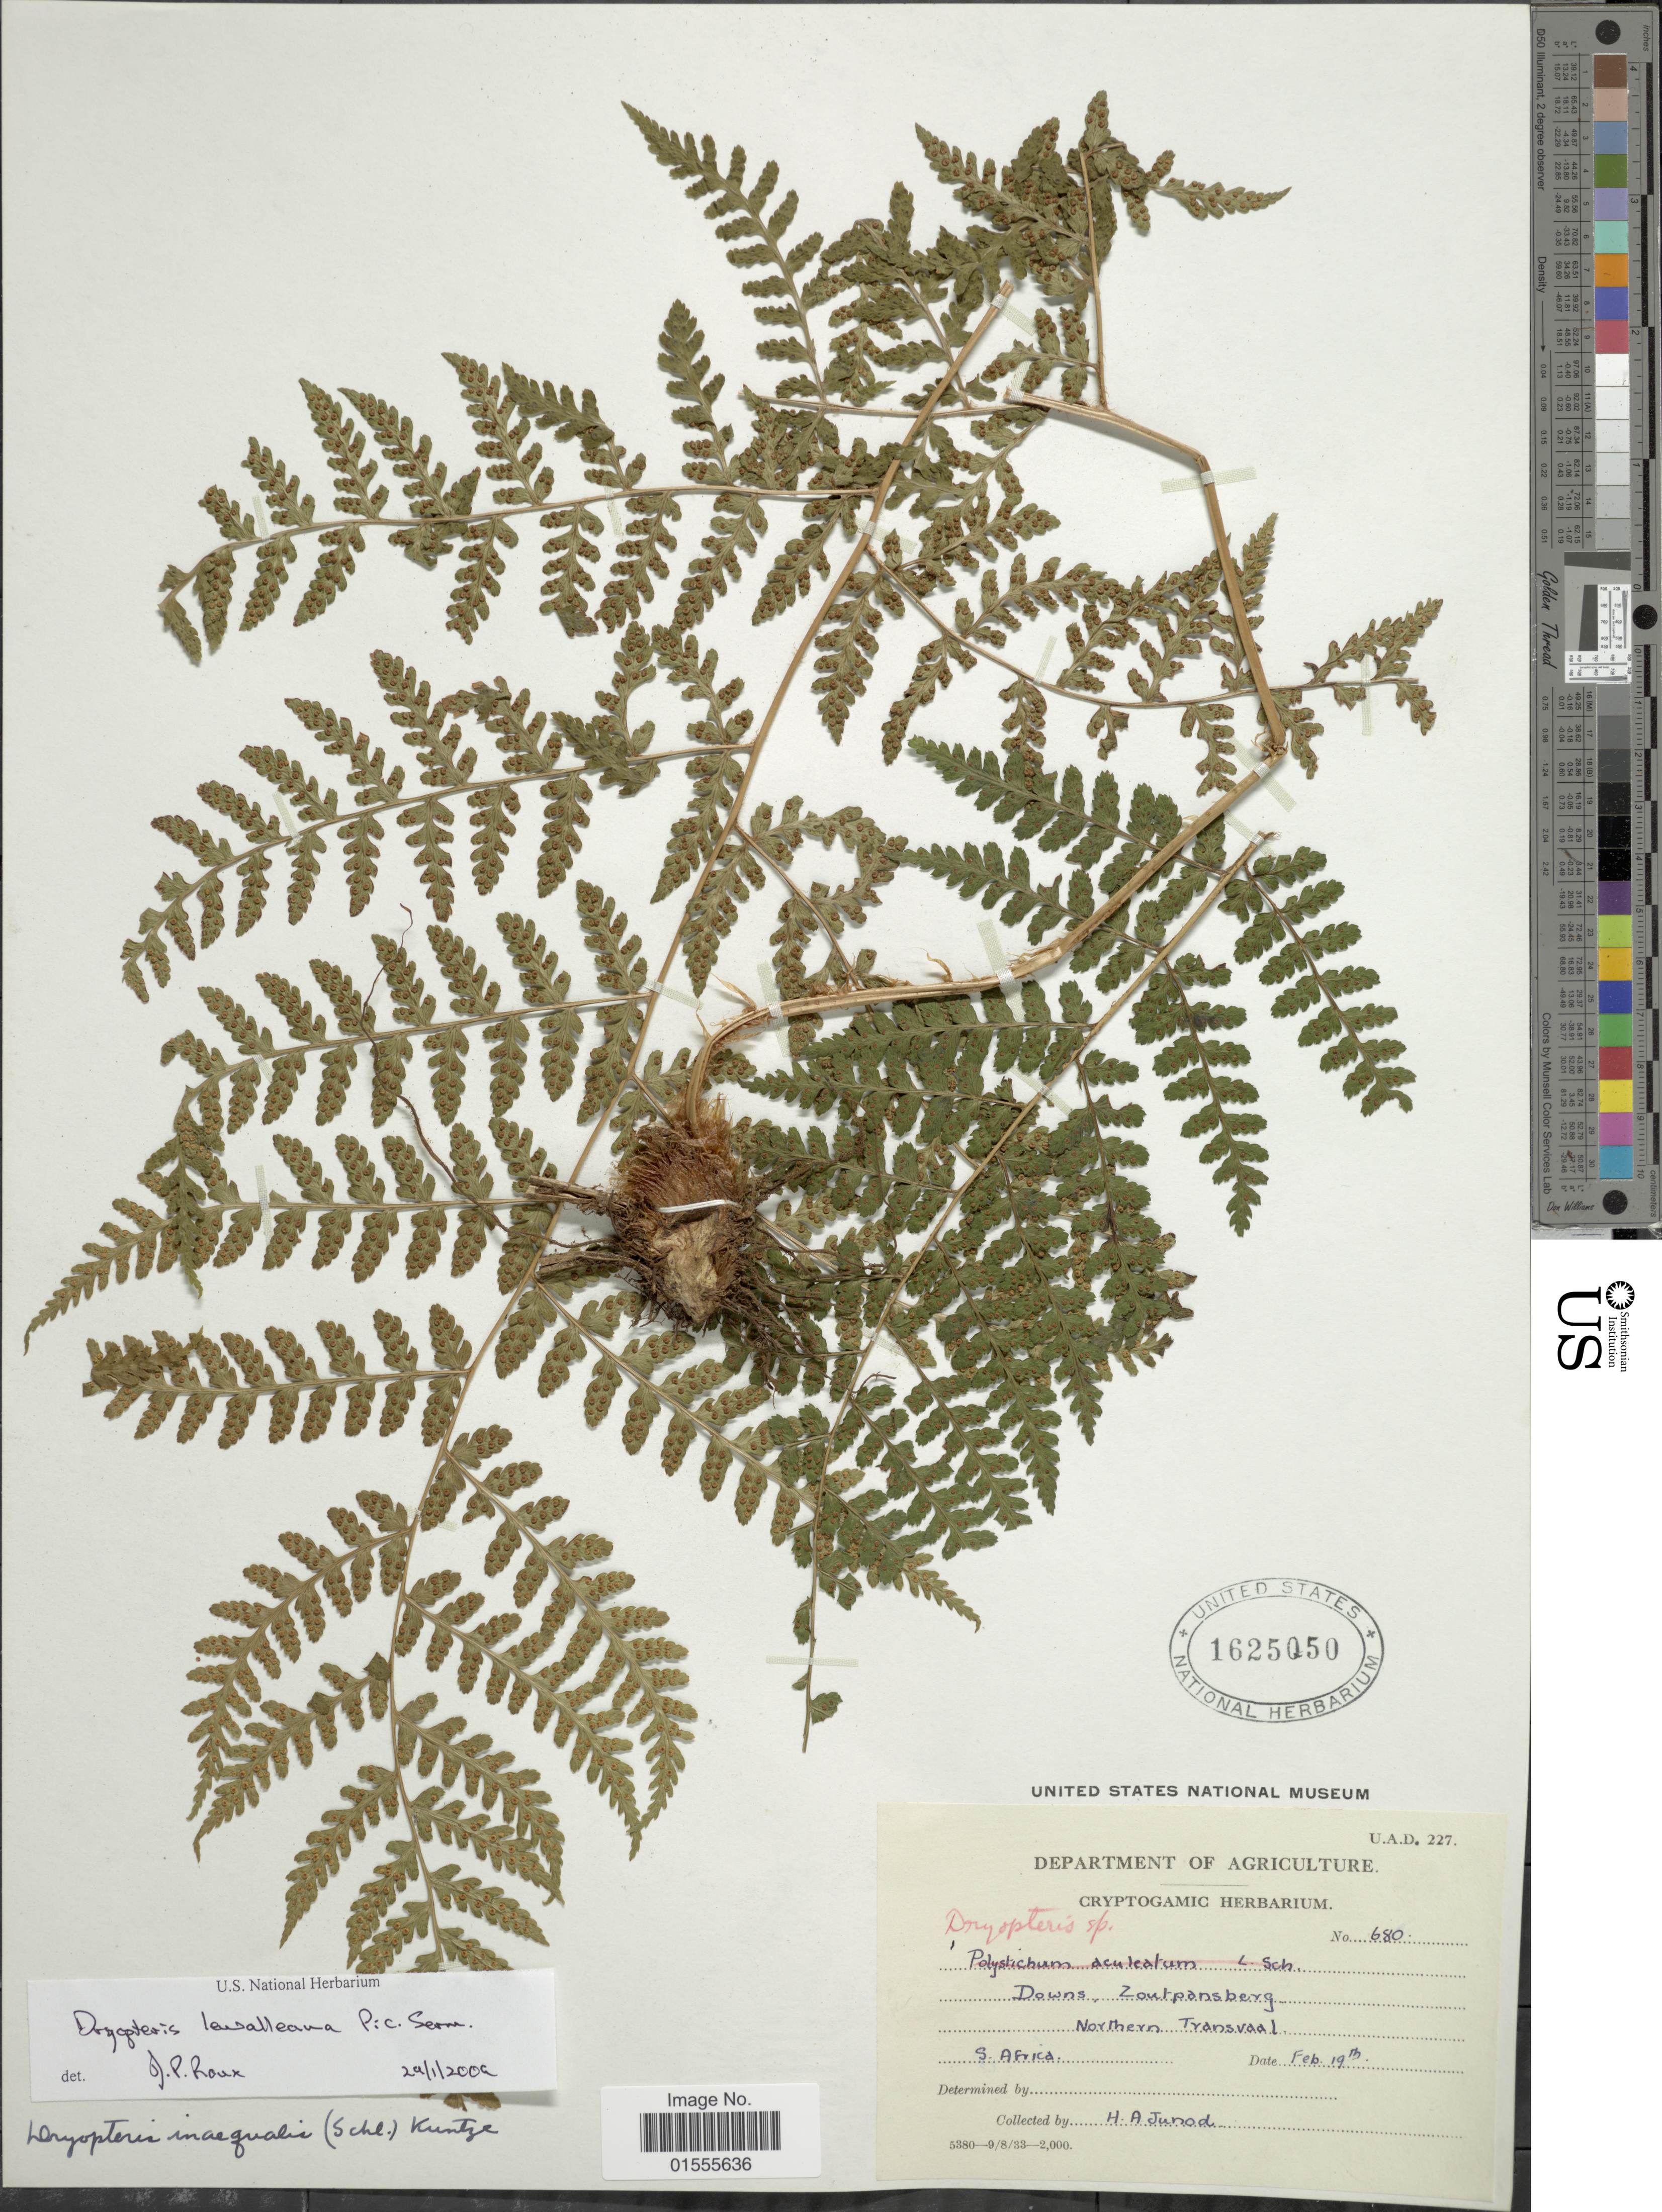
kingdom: Plantae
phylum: Tracheophyta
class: Polypodiopsida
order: Polypodiales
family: Dryopteridaceae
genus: Dryopteris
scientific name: Dryopteris lewalleana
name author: Pic. Serm.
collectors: H. Junod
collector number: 680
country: South Africa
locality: Downs, Zoutpansberg, Northern Transvaal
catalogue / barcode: US 1625050